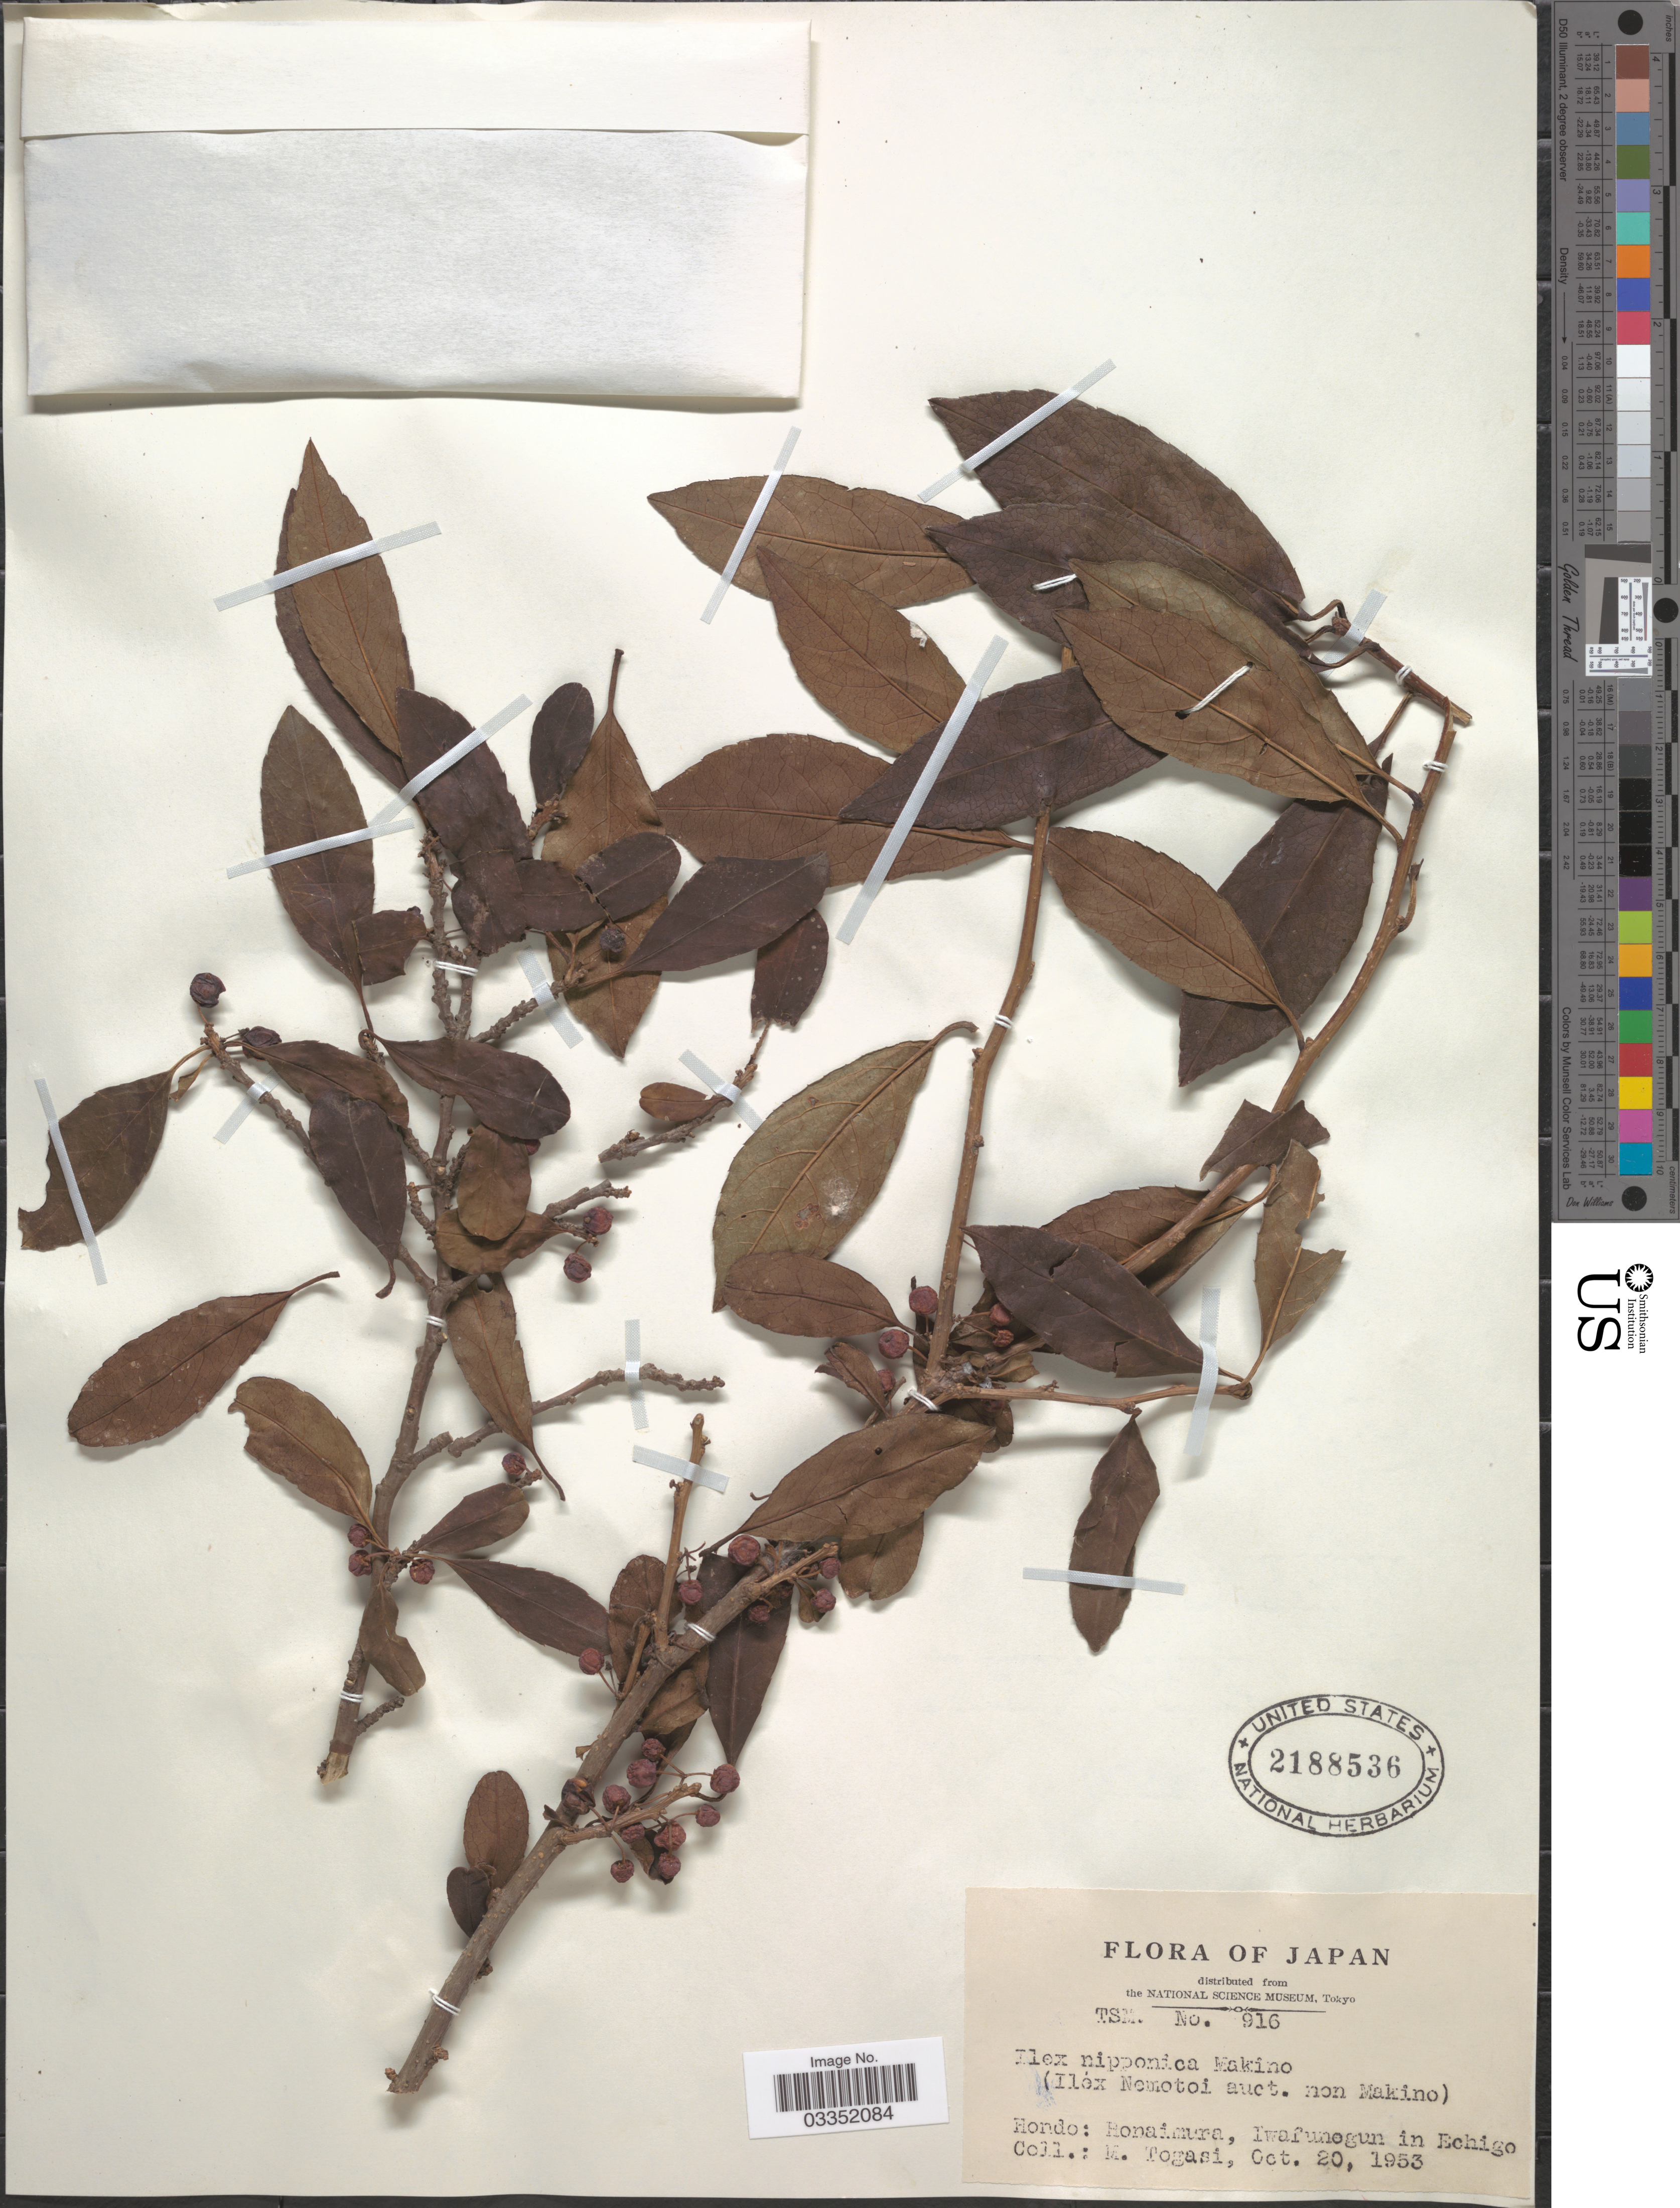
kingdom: Plantae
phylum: Tracheophyta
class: Magnoliopsida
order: Aquifoliales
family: Aquifoliaceae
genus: Ilex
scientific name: Ilex nipponica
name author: Makino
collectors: M. Togasi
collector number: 916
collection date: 1953-10-20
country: Japan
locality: Hondo: Honaimura, Iwafunegun in Echigo.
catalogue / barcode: US 2188536